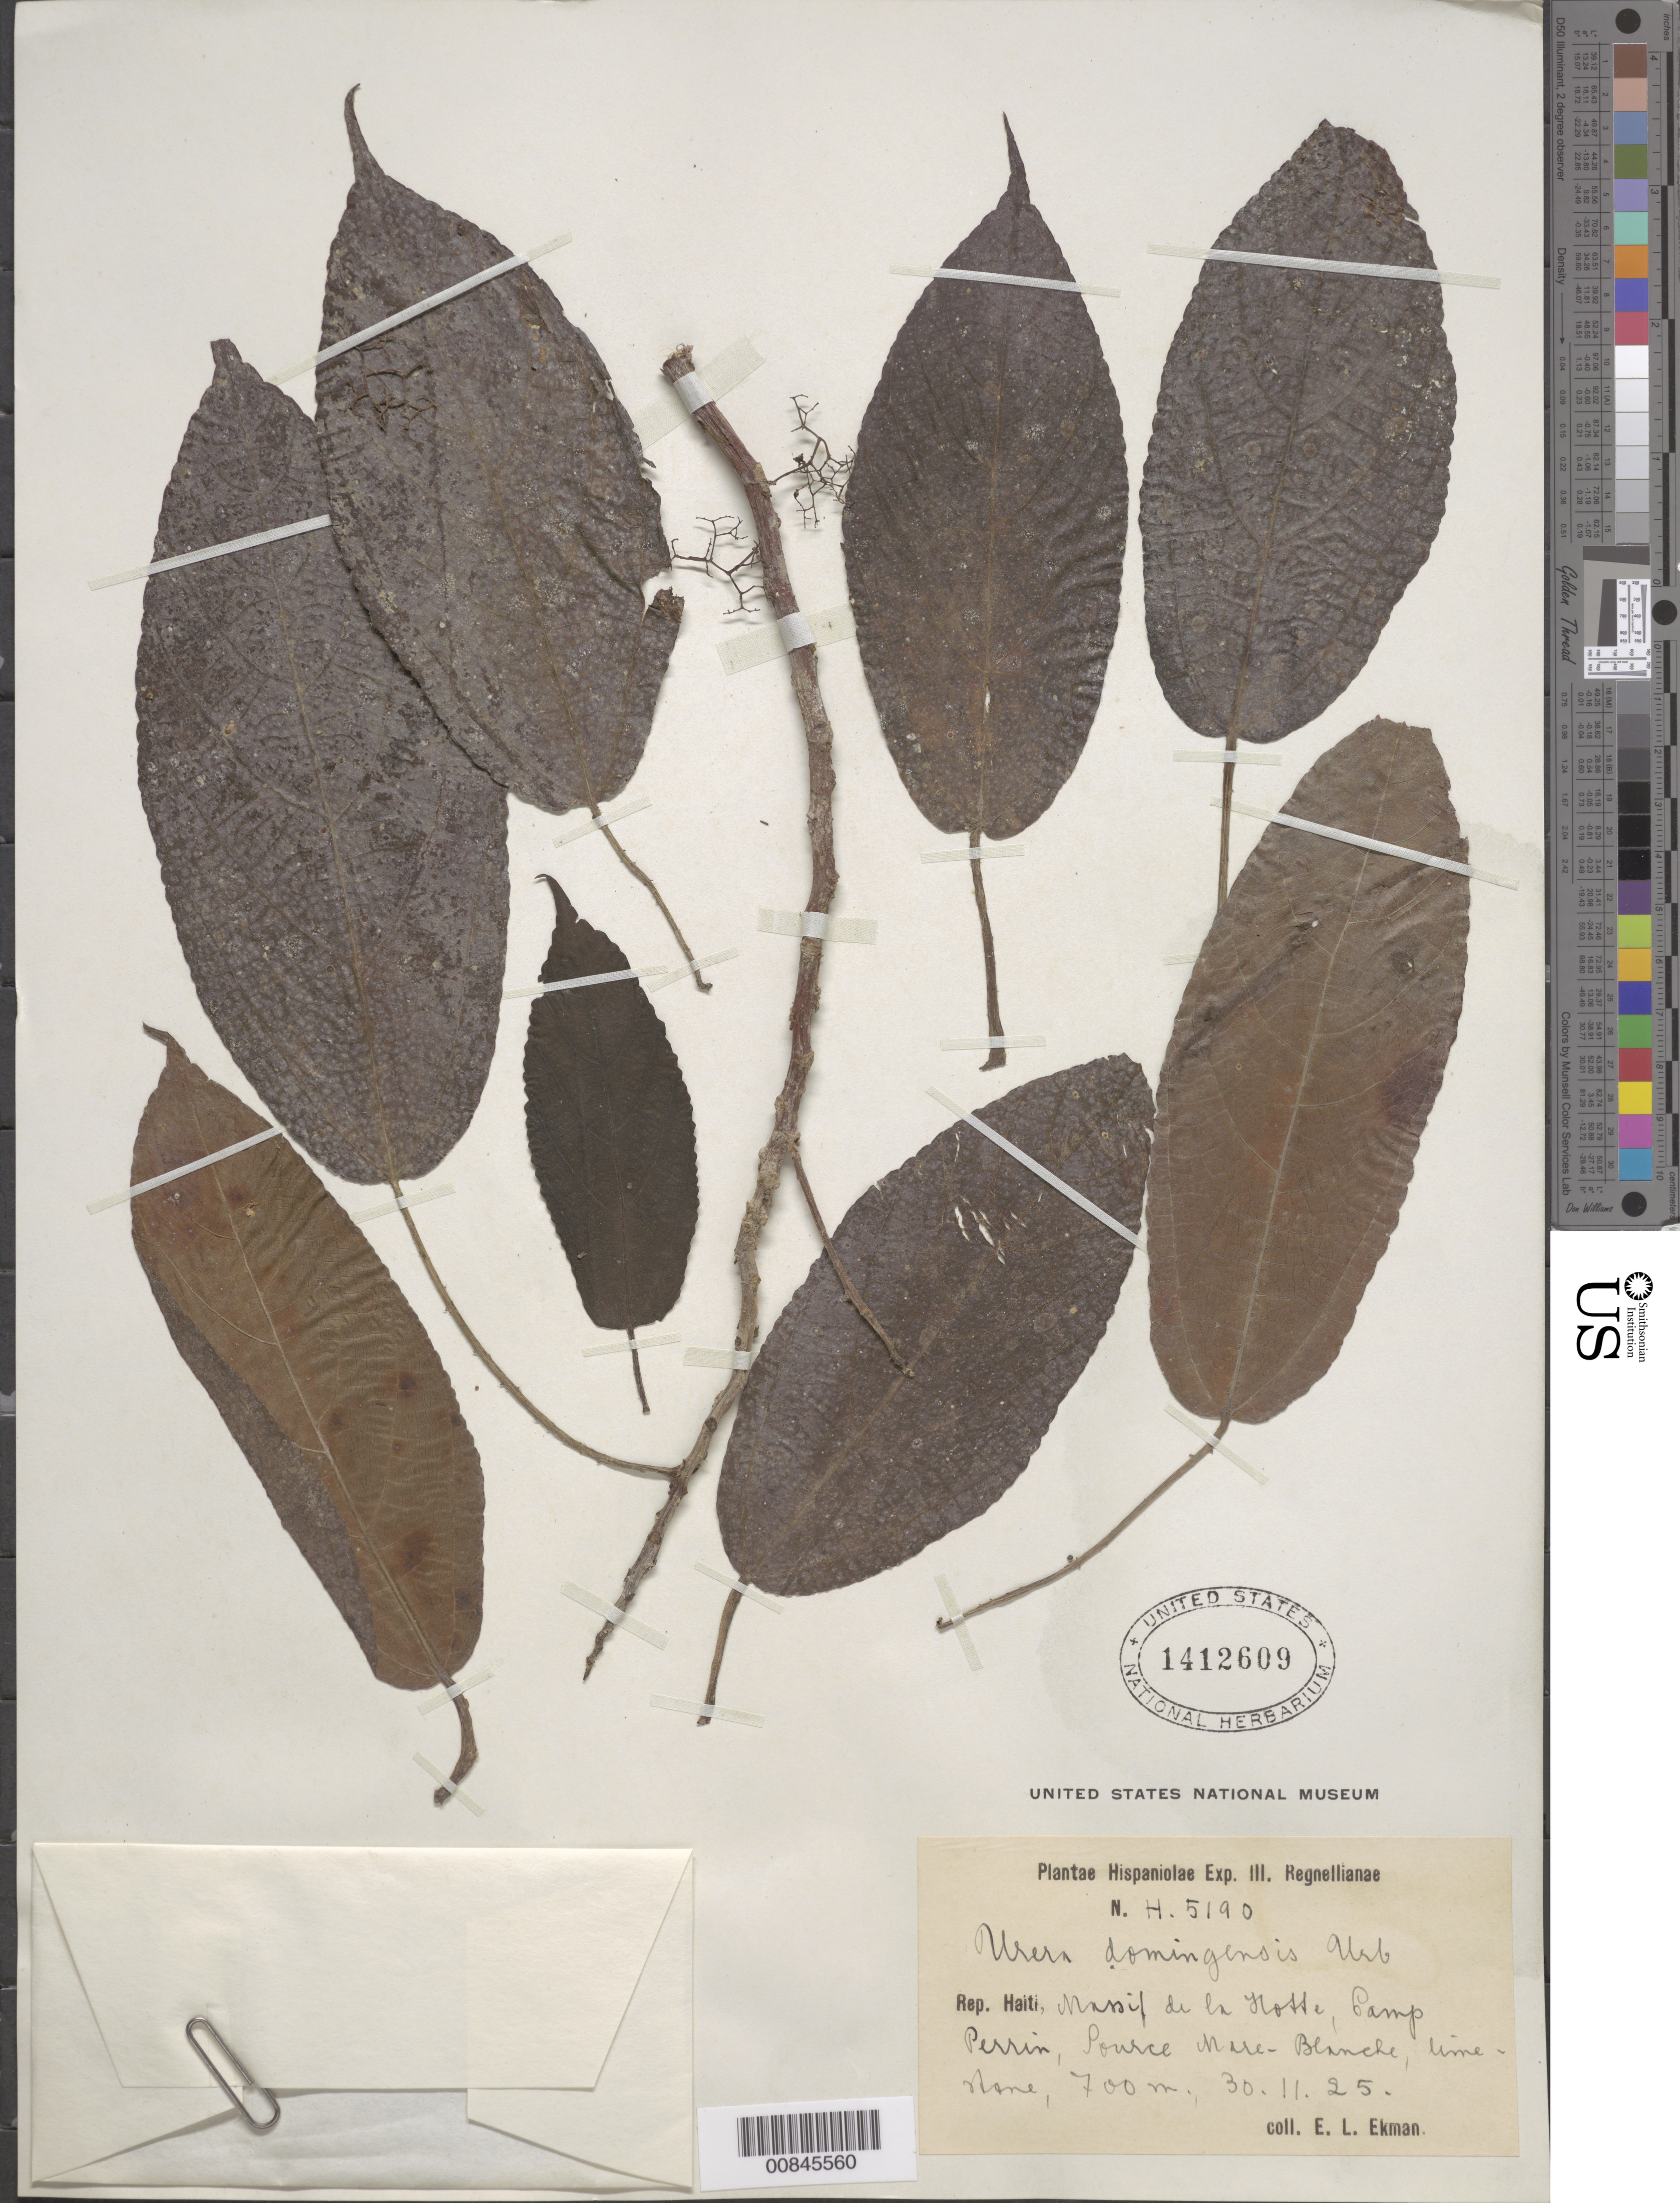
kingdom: Plantae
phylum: Tracheophyta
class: Magnoliopsida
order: Rosales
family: Urticaceae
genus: Urera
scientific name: Urera domingensis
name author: Urb.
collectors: E. L. Ekman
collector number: H 5190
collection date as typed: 30 Nov 1925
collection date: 1925-11-30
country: Haiti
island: Hispaniola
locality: Massif de la Hotte, Camp Perrin, Source Mare-Blanche.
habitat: Limestone.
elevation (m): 700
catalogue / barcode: US 1412609